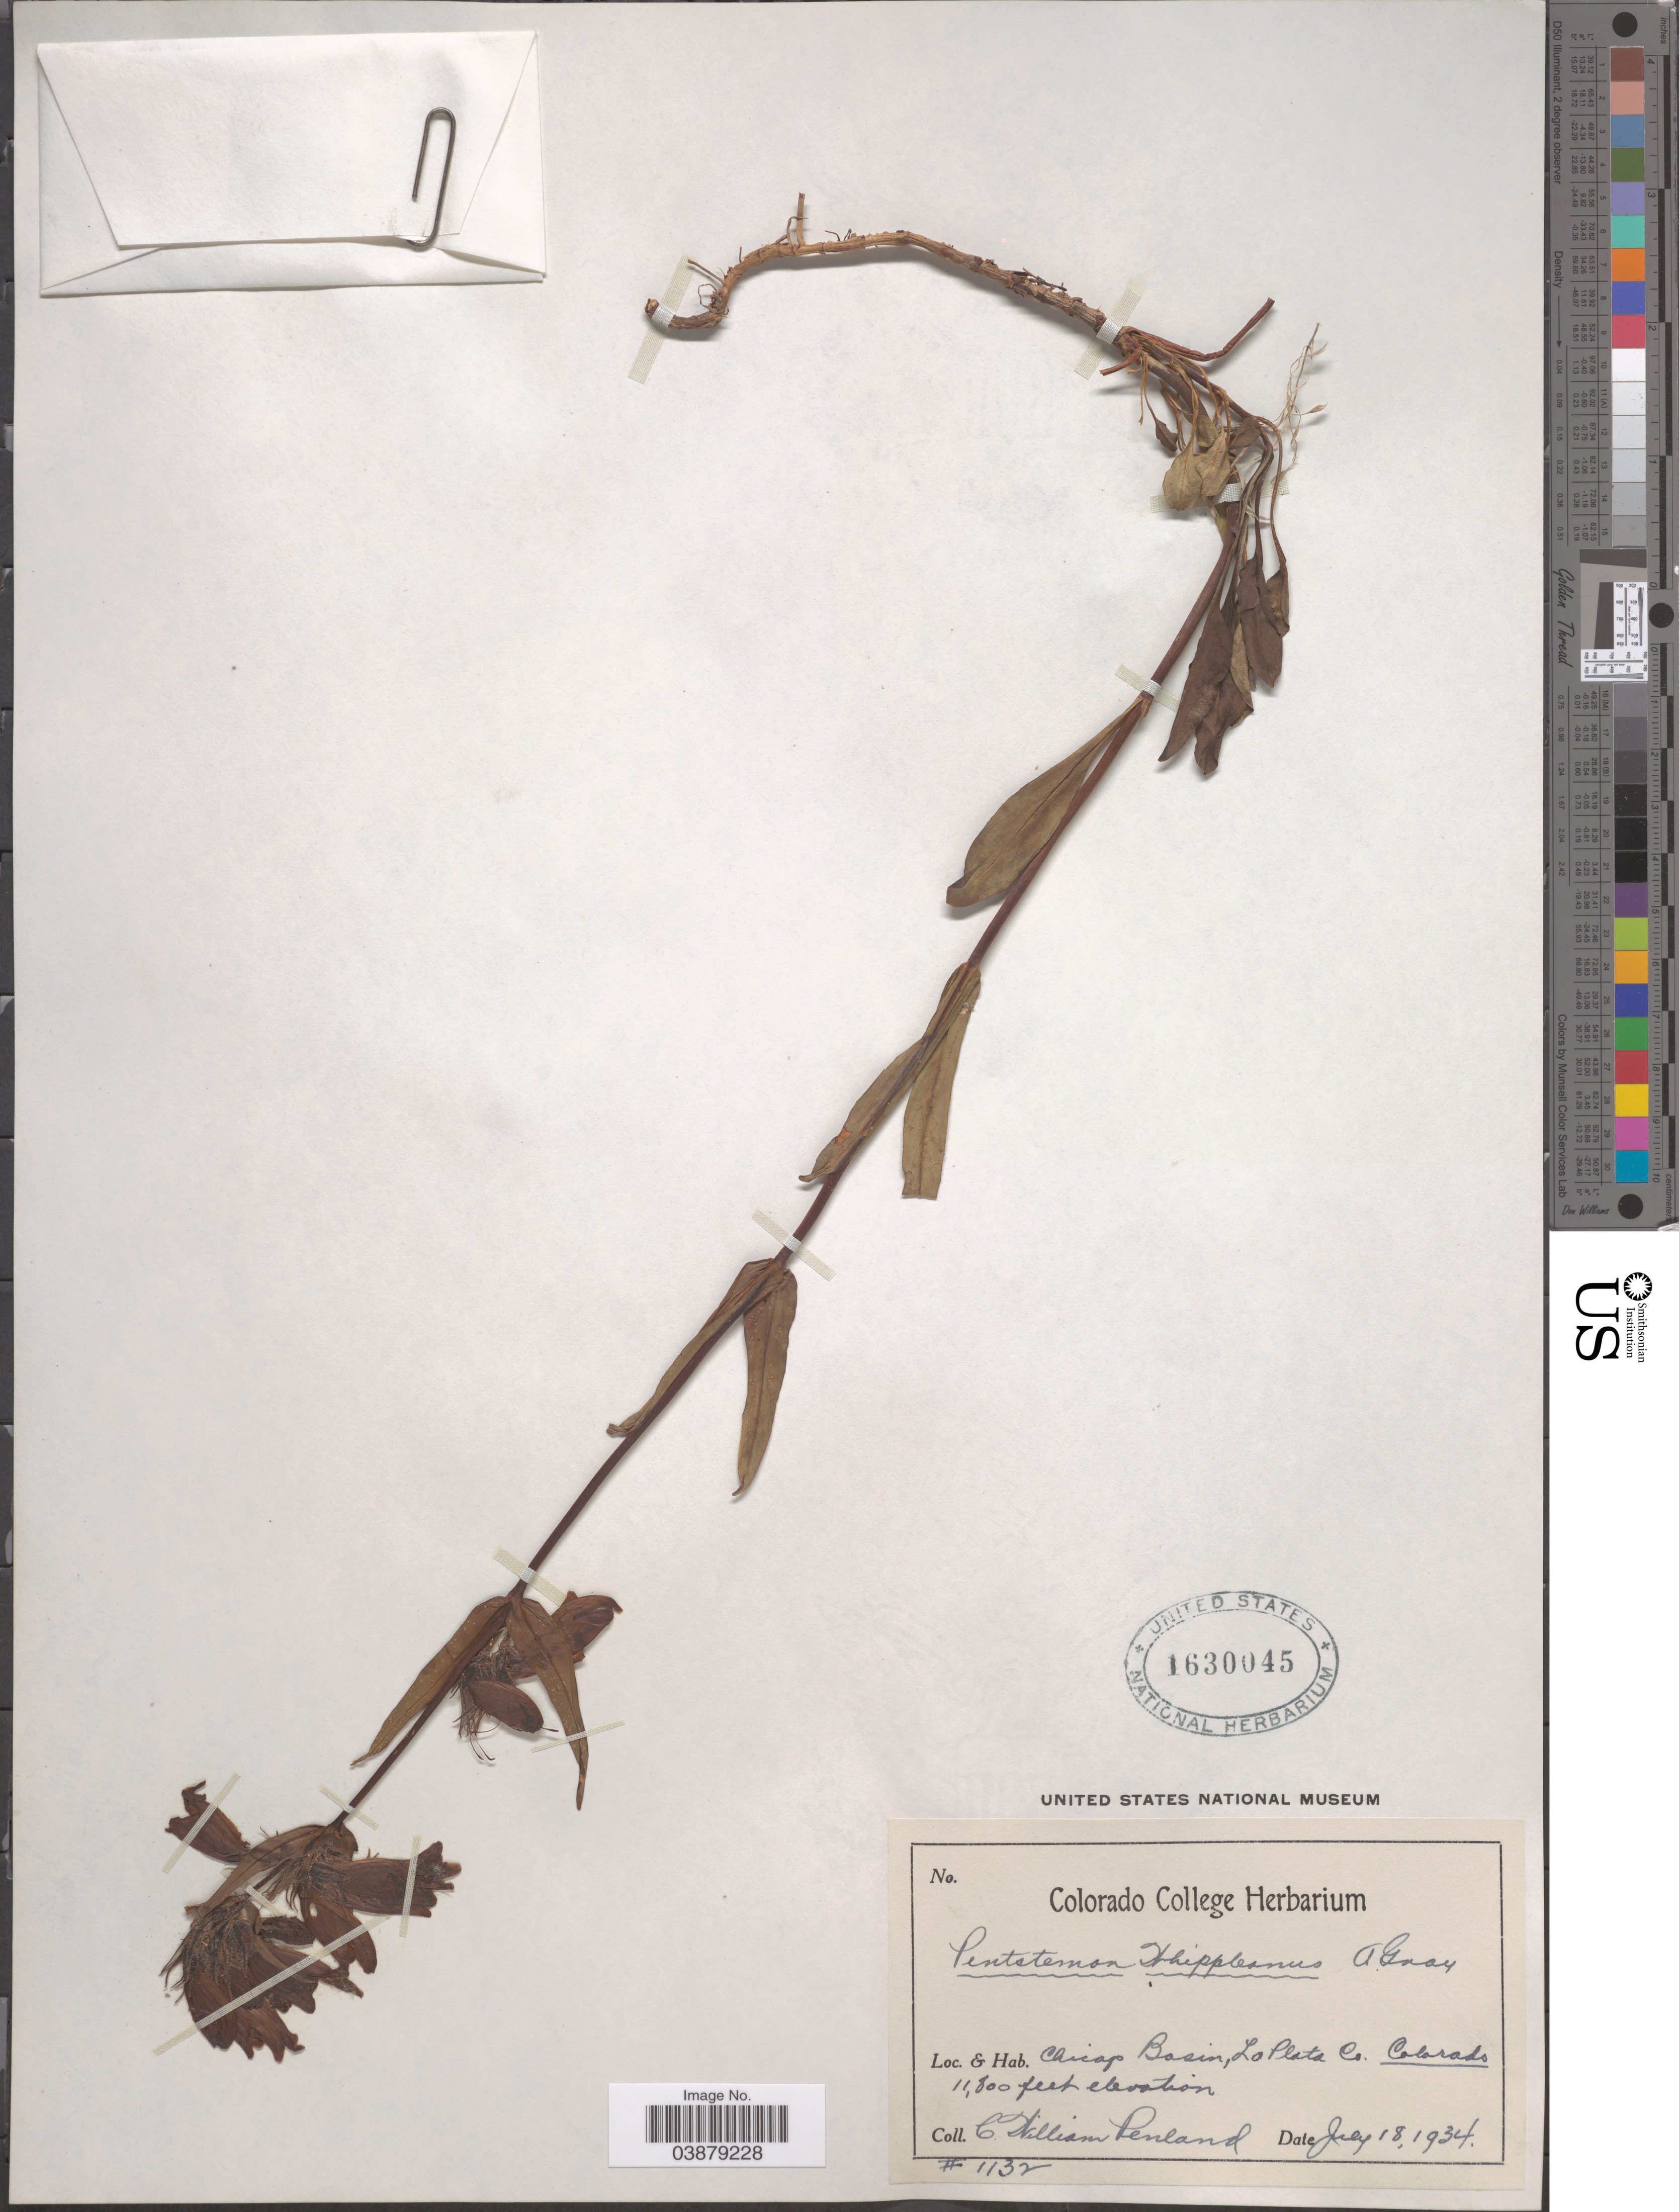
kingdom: Plantae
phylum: Tracheophyta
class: Magnoliopsida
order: Lamiales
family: Plantaginaceae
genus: Penstemon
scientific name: Penstemon whippleanus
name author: A. Gray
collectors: C. W. Penland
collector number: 1132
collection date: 1934-07-18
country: United States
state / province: Colorado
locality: Chicap Basin, La Plata Co.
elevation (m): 3597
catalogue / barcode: US 1630045